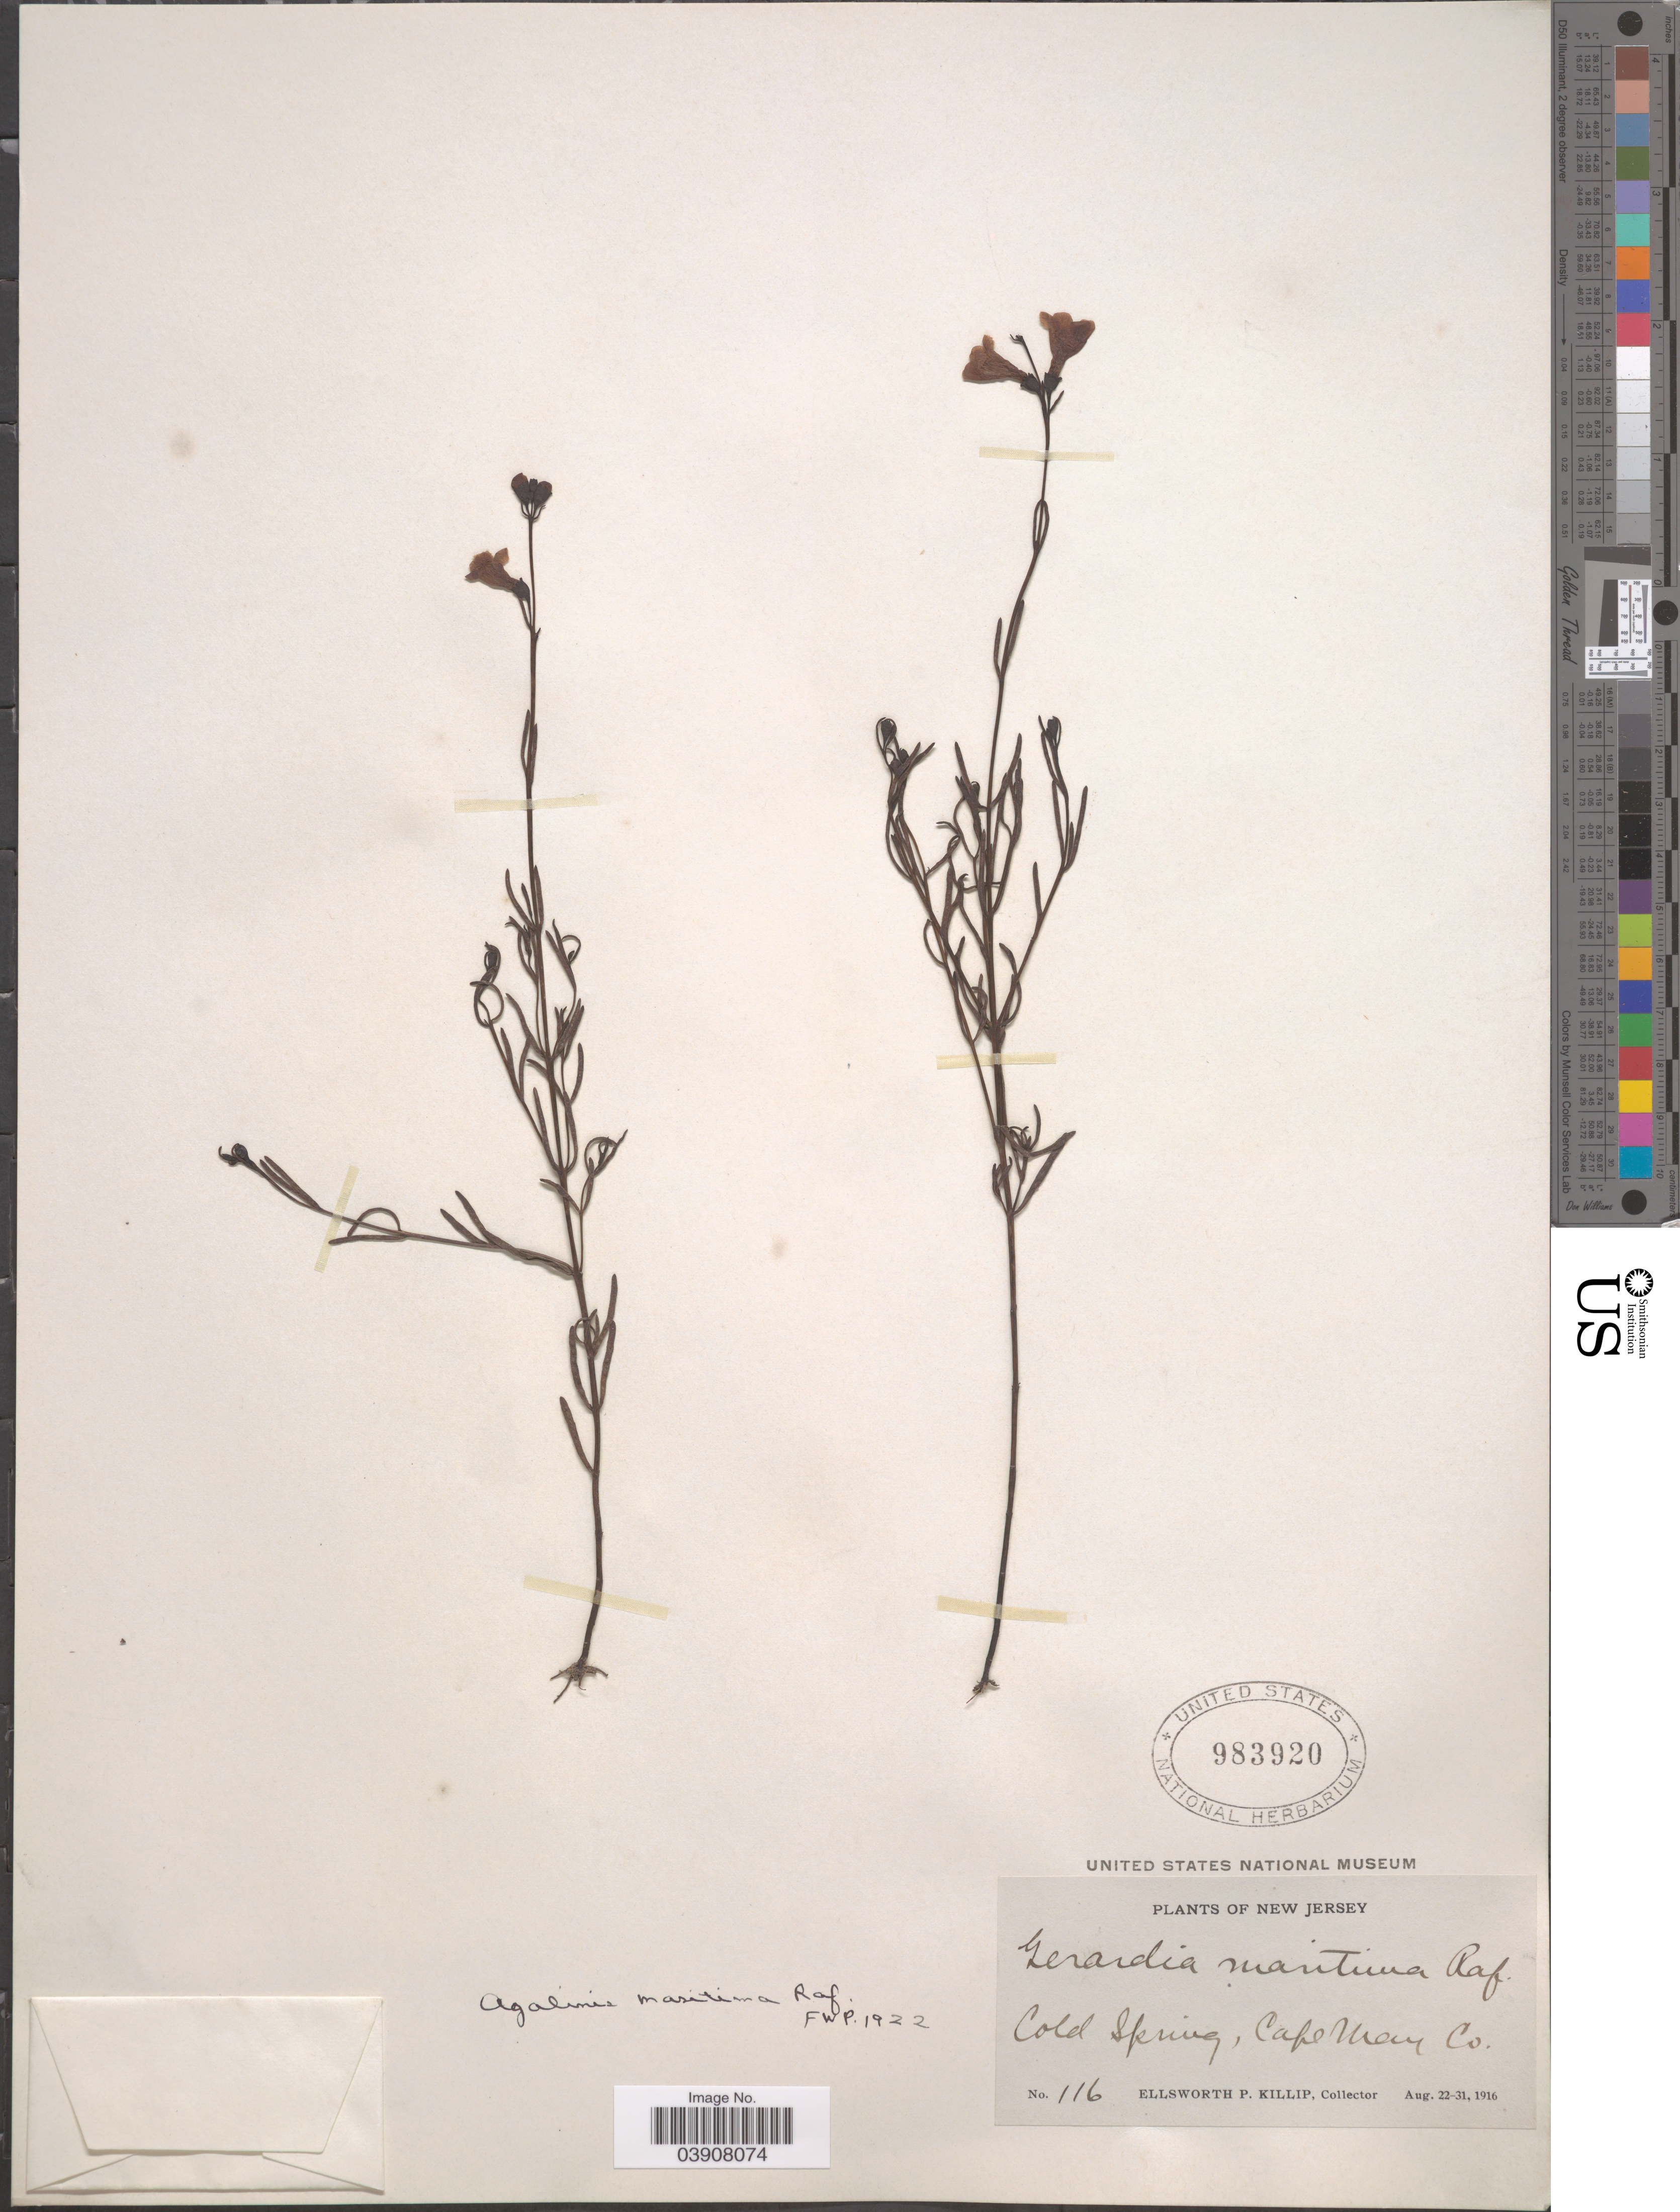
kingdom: Plantae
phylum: Tracheophyta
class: Magnoliopsida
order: Lamiales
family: Orobanchaceae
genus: Agalinis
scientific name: Agalinis maritima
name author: (Raf.) Raf.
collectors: E. P. Killip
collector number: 116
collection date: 1916-08-22/1916-08-31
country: United States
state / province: New Jersey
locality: Cold Spring, Cape May Co.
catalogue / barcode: US 983920